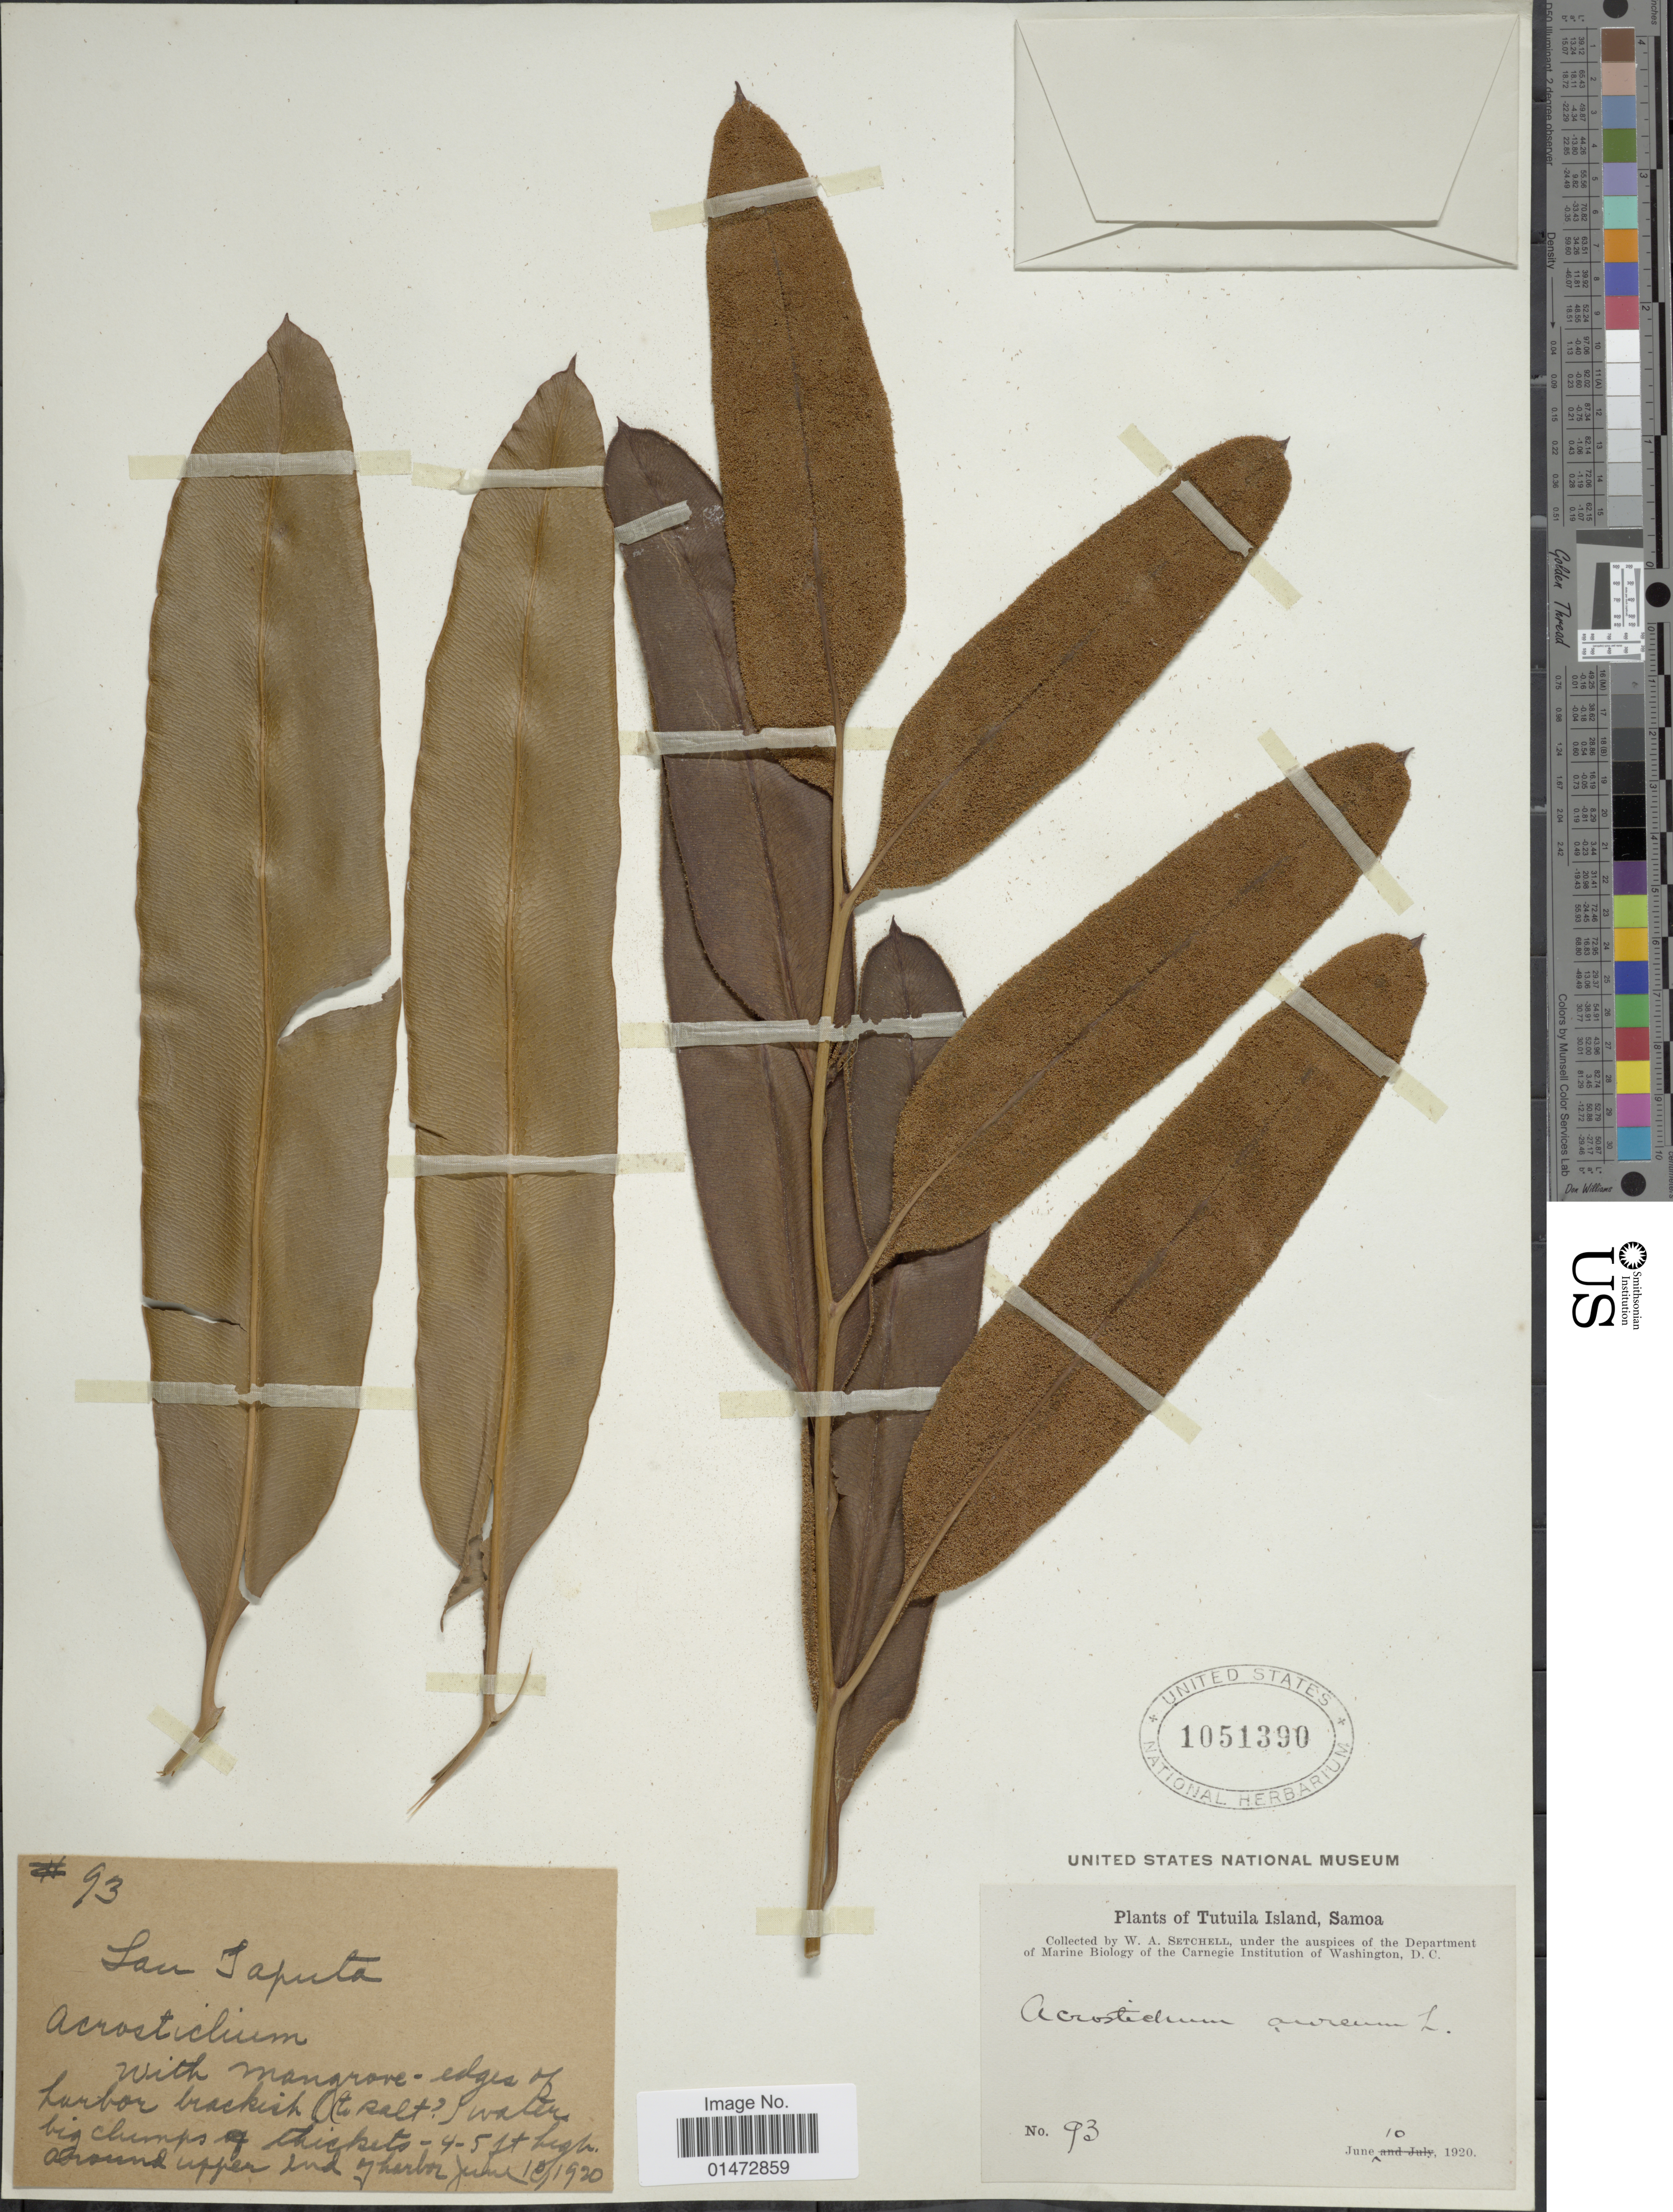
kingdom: Plantae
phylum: Tracheophyta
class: Polypodiopsida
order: Polypodiales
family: Pteridaceae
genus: Acrostichum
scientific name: Acrostichum aureum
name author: L.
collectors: W. Setchell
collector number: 93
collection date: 1920-06-10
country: American Samoa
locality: Tutuila Island. San Taputa. [interpreted]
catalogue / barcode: US 1051390